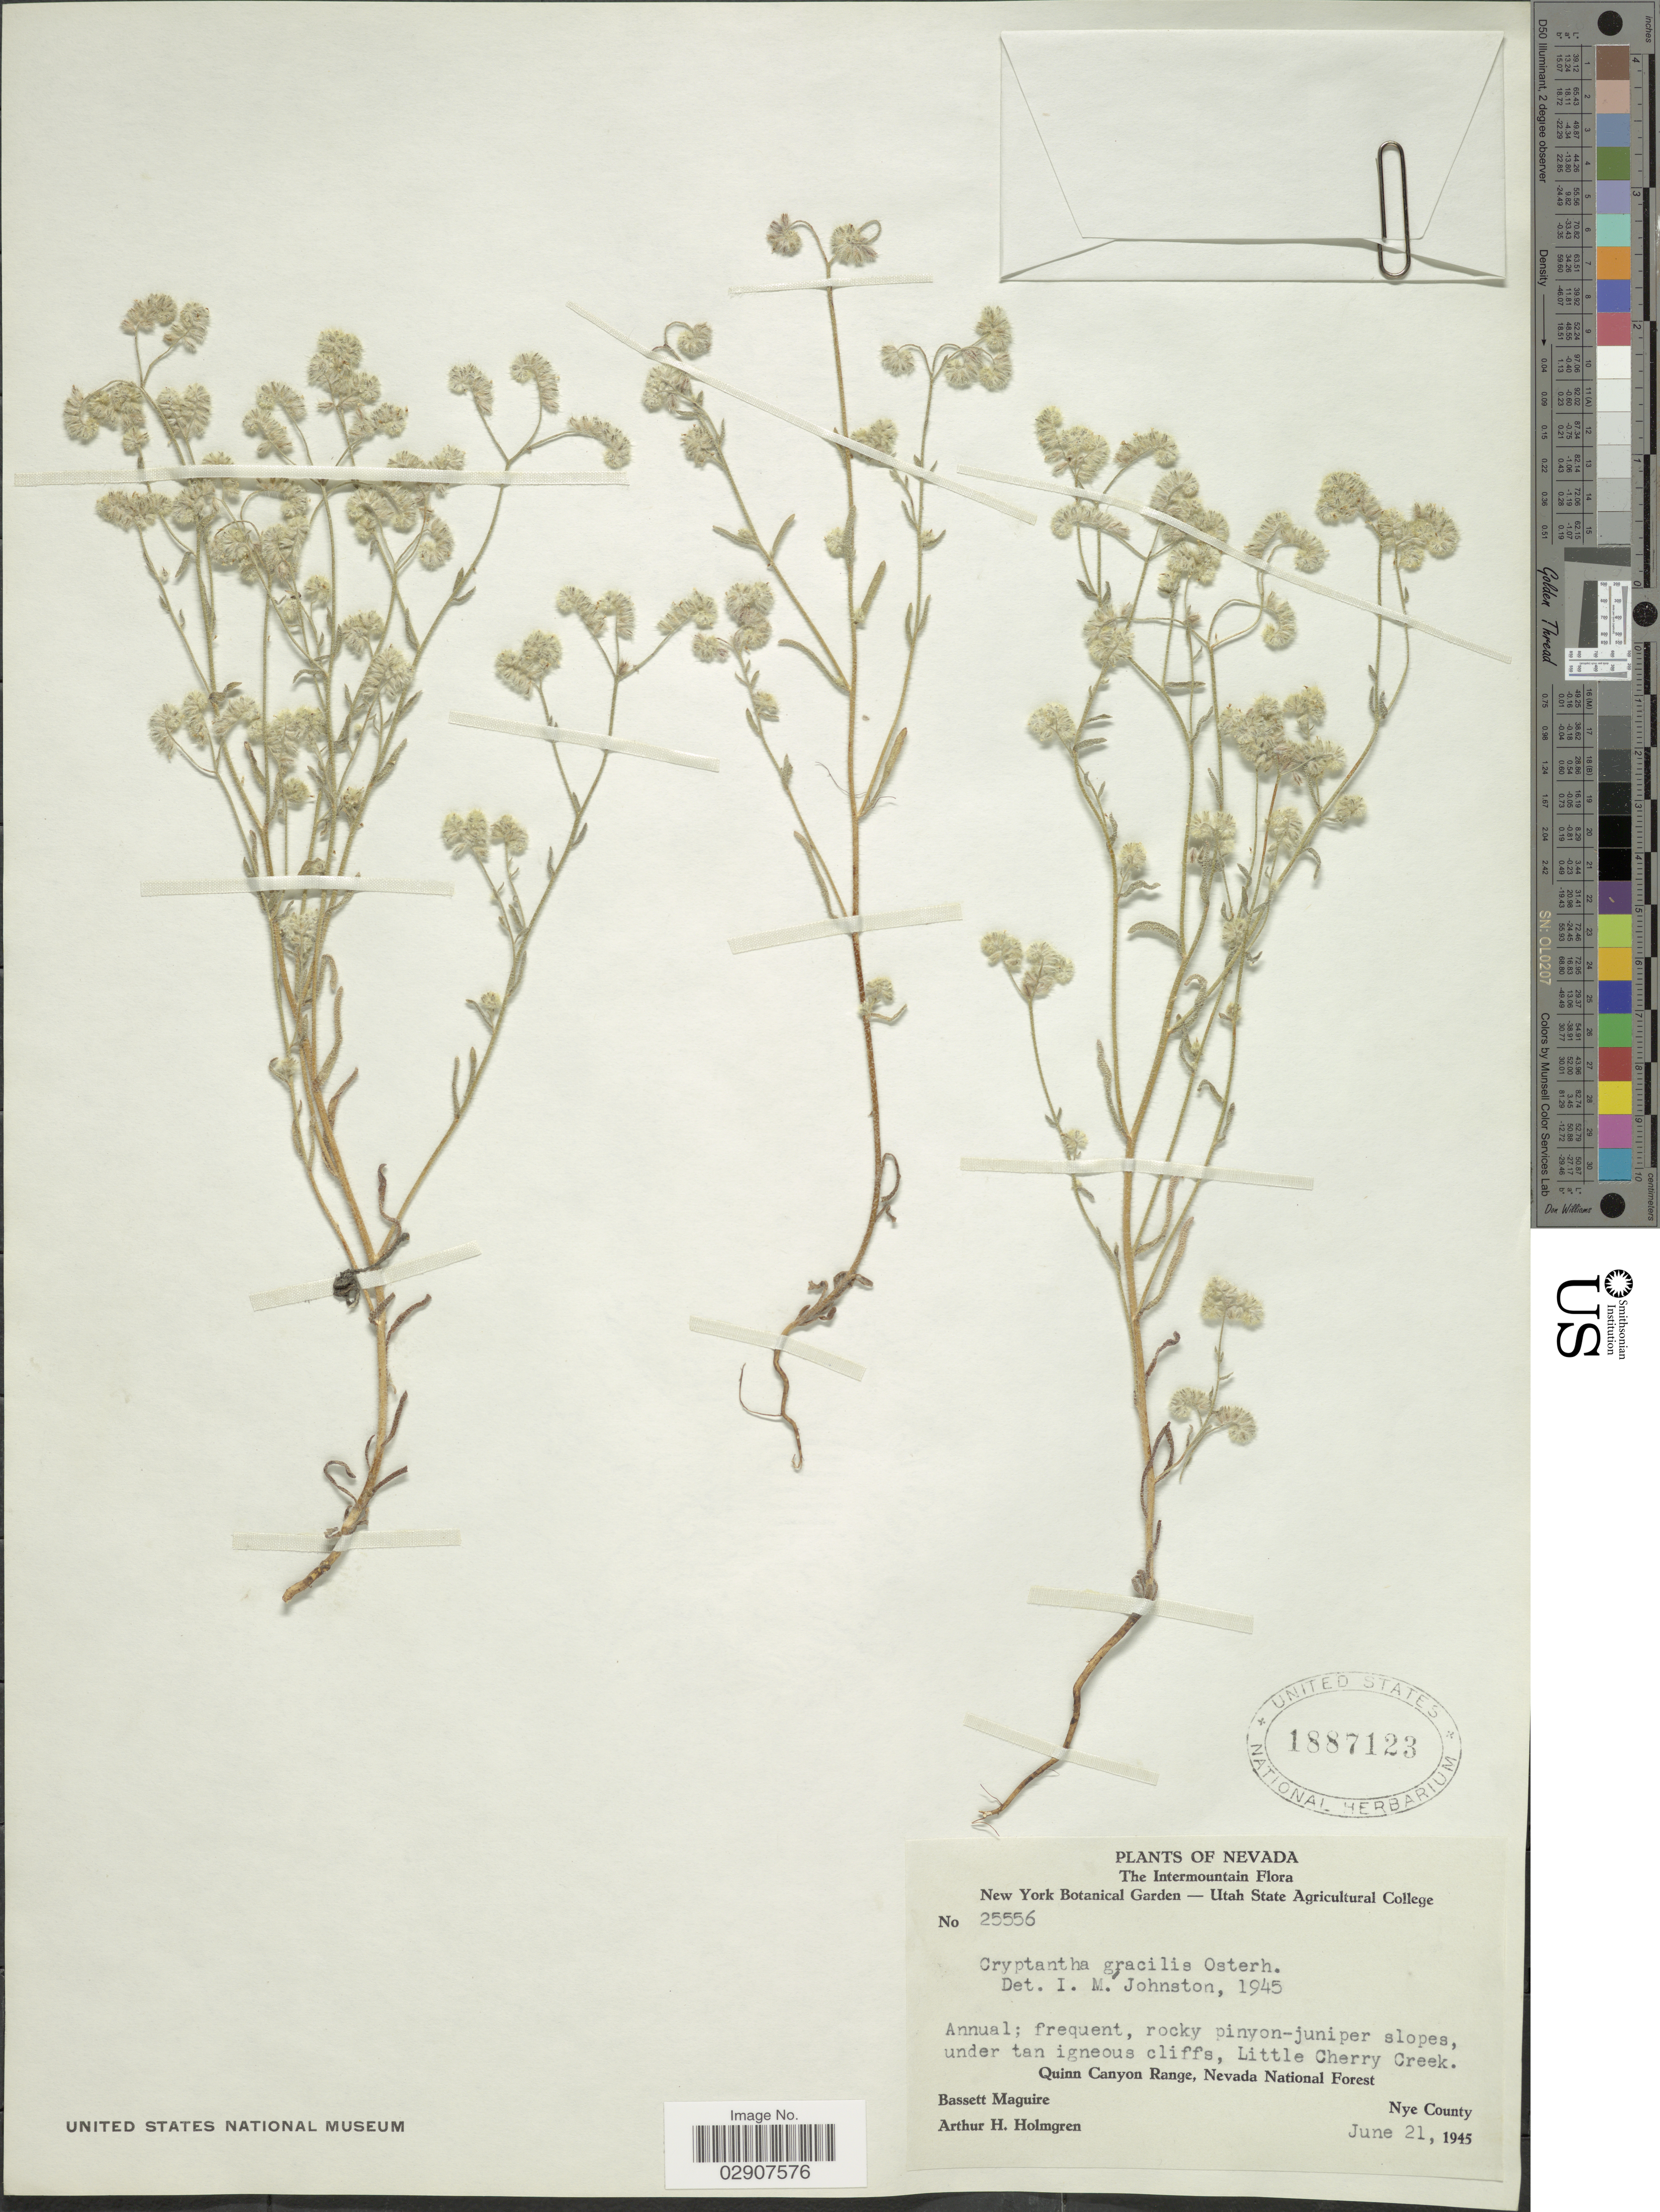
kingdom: Plantae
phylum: Tracheophyta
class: Magnoliopsida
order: Boraginales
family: Boraginaceae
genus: Cryptantha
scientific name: Cryptantha gracilis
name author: Osterh.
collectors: B. Maguire & A. H. Holmgren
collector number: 25556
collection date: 1945-06-21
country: United States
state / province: Nevada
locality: The Intermountain, Little Cherry Creek, Quinn Canyon Range, Nevada National Forest, Nye County.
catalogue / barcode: US 1887123